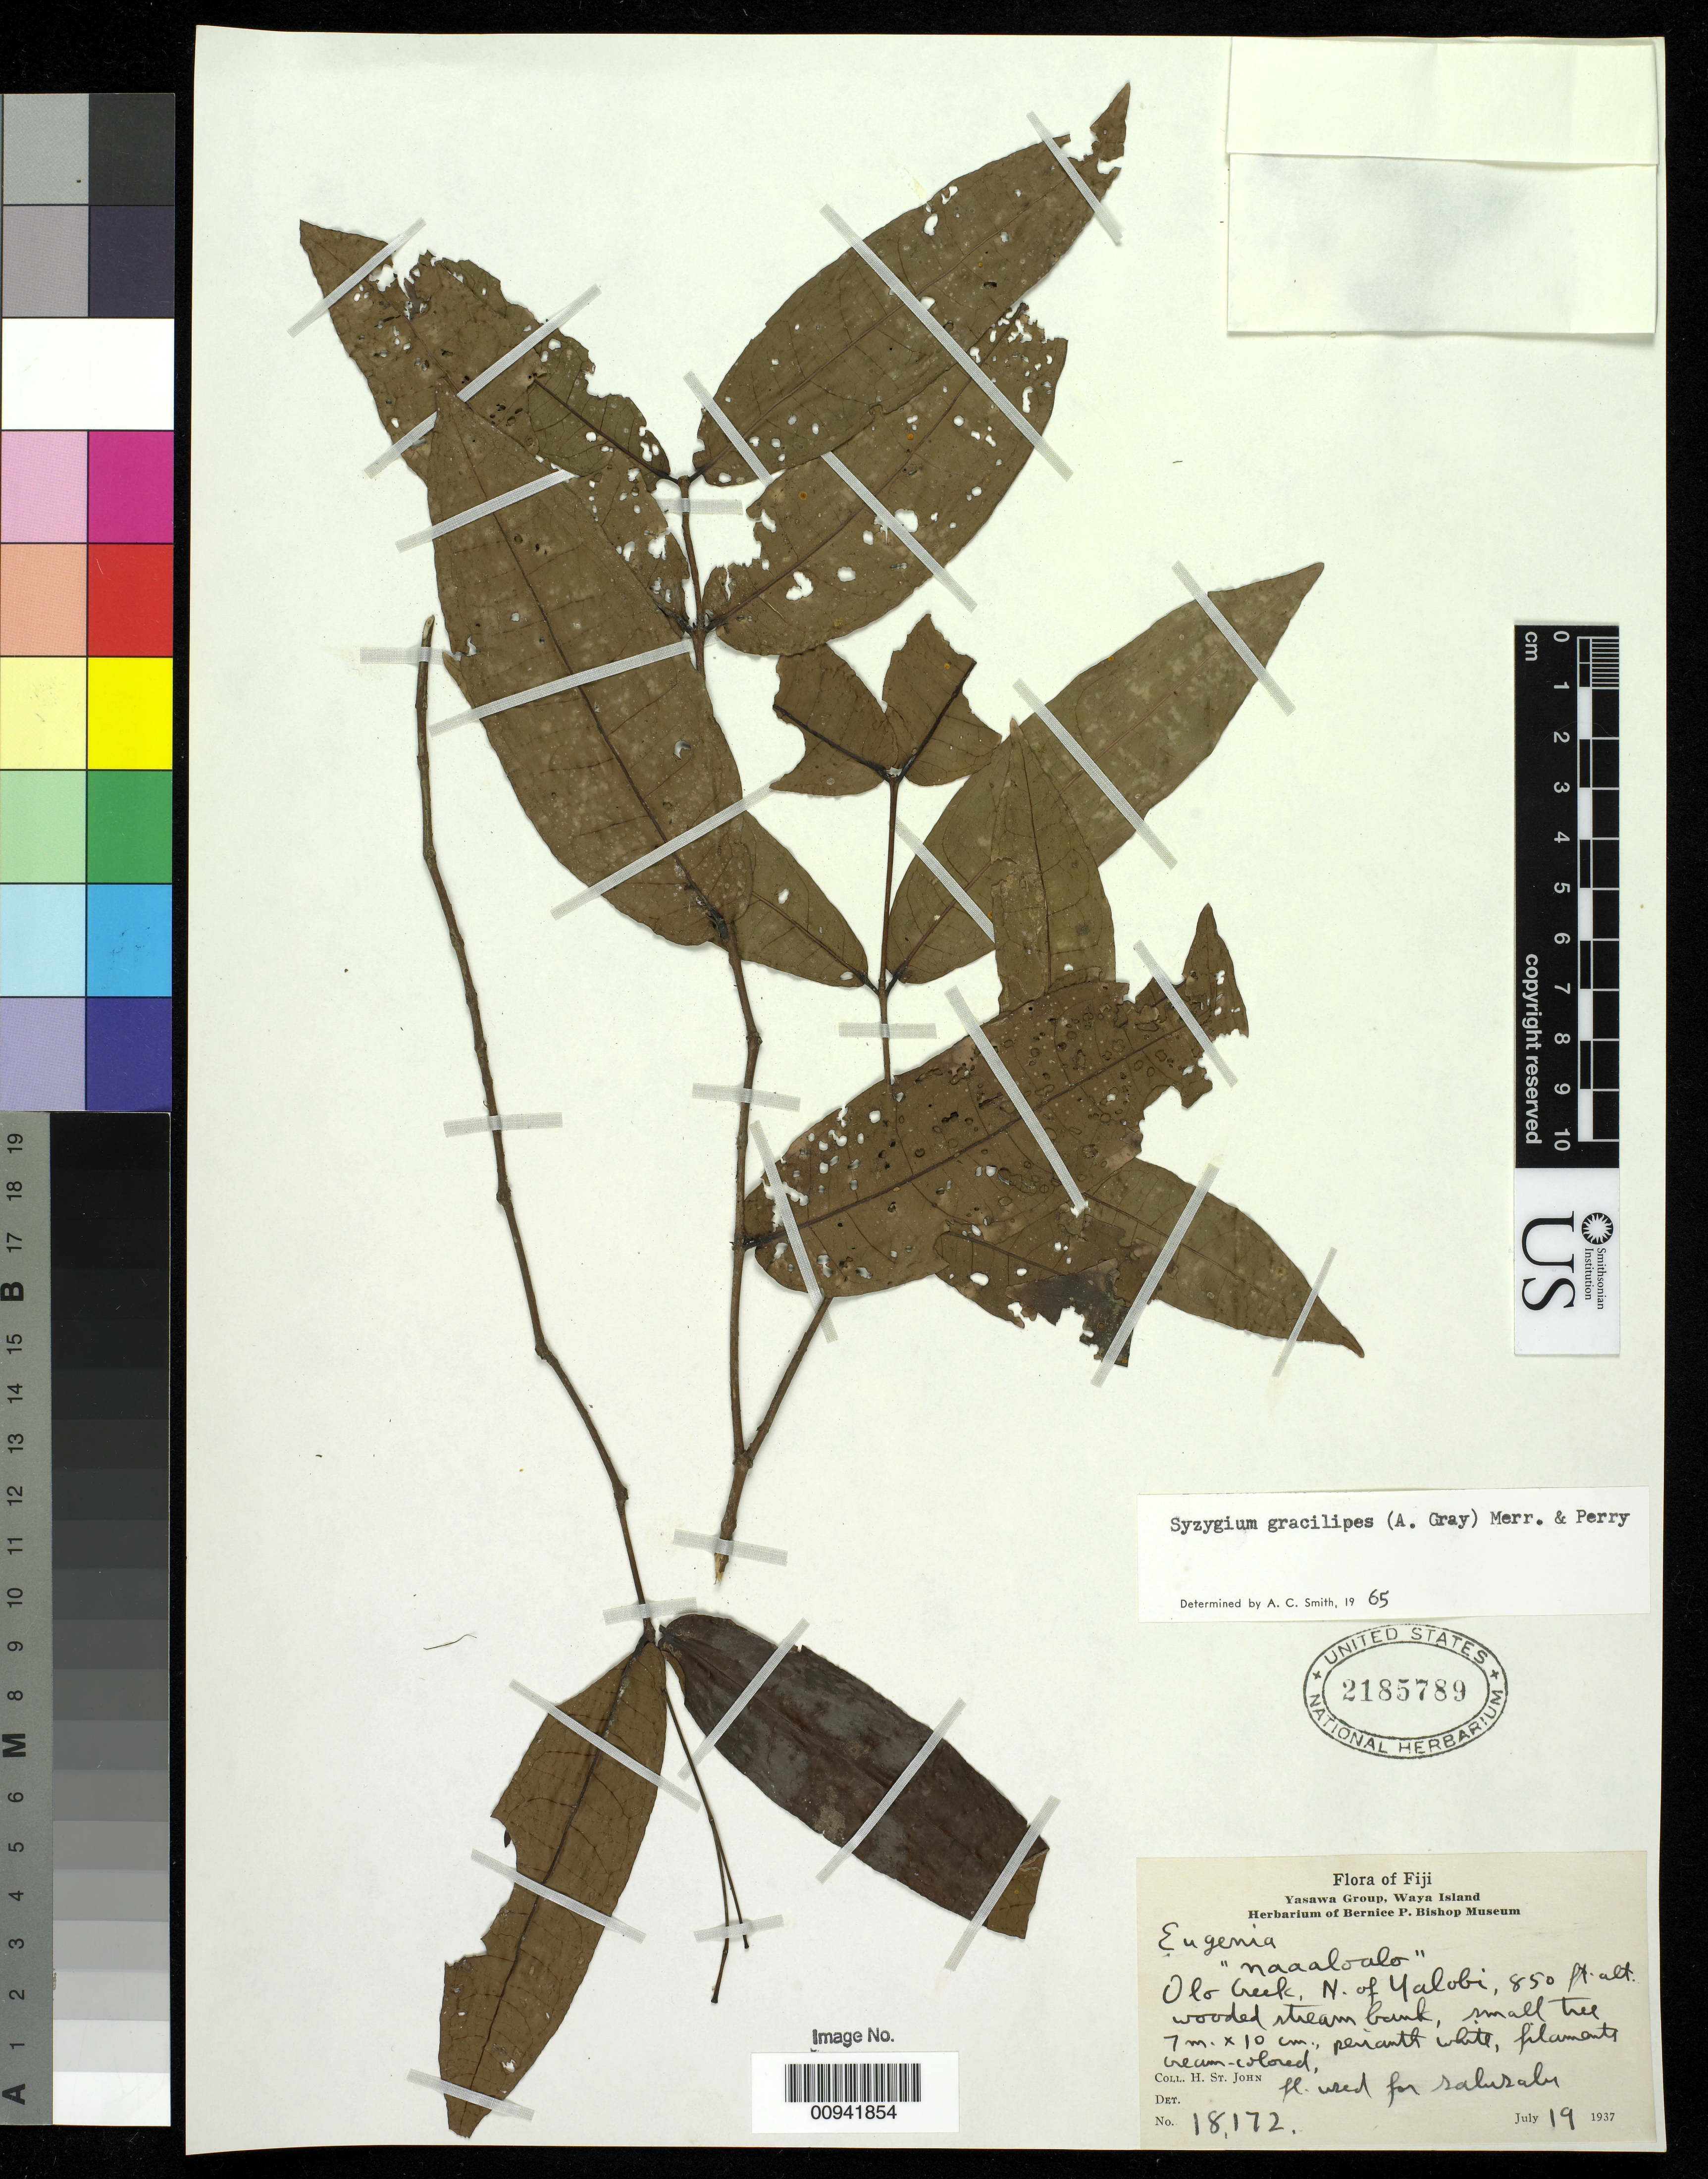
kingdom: Plantae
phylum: Tracheophyta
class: Magnoliopsida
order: Myrtales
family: Myrtaceae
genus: Syzygium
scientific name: Syzygium gracilipes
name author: (A. Gray) Merr. & L.M. Perry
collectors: H. St. John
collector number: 18172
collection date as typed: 19 Jul 1937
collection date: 1937-07-19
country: Fiji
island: Waya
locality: Yasawa Group, Waya Island; Olo creek, N of Yalobi.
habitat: wooded stream bank.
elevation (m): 259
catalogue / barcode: US 2185789